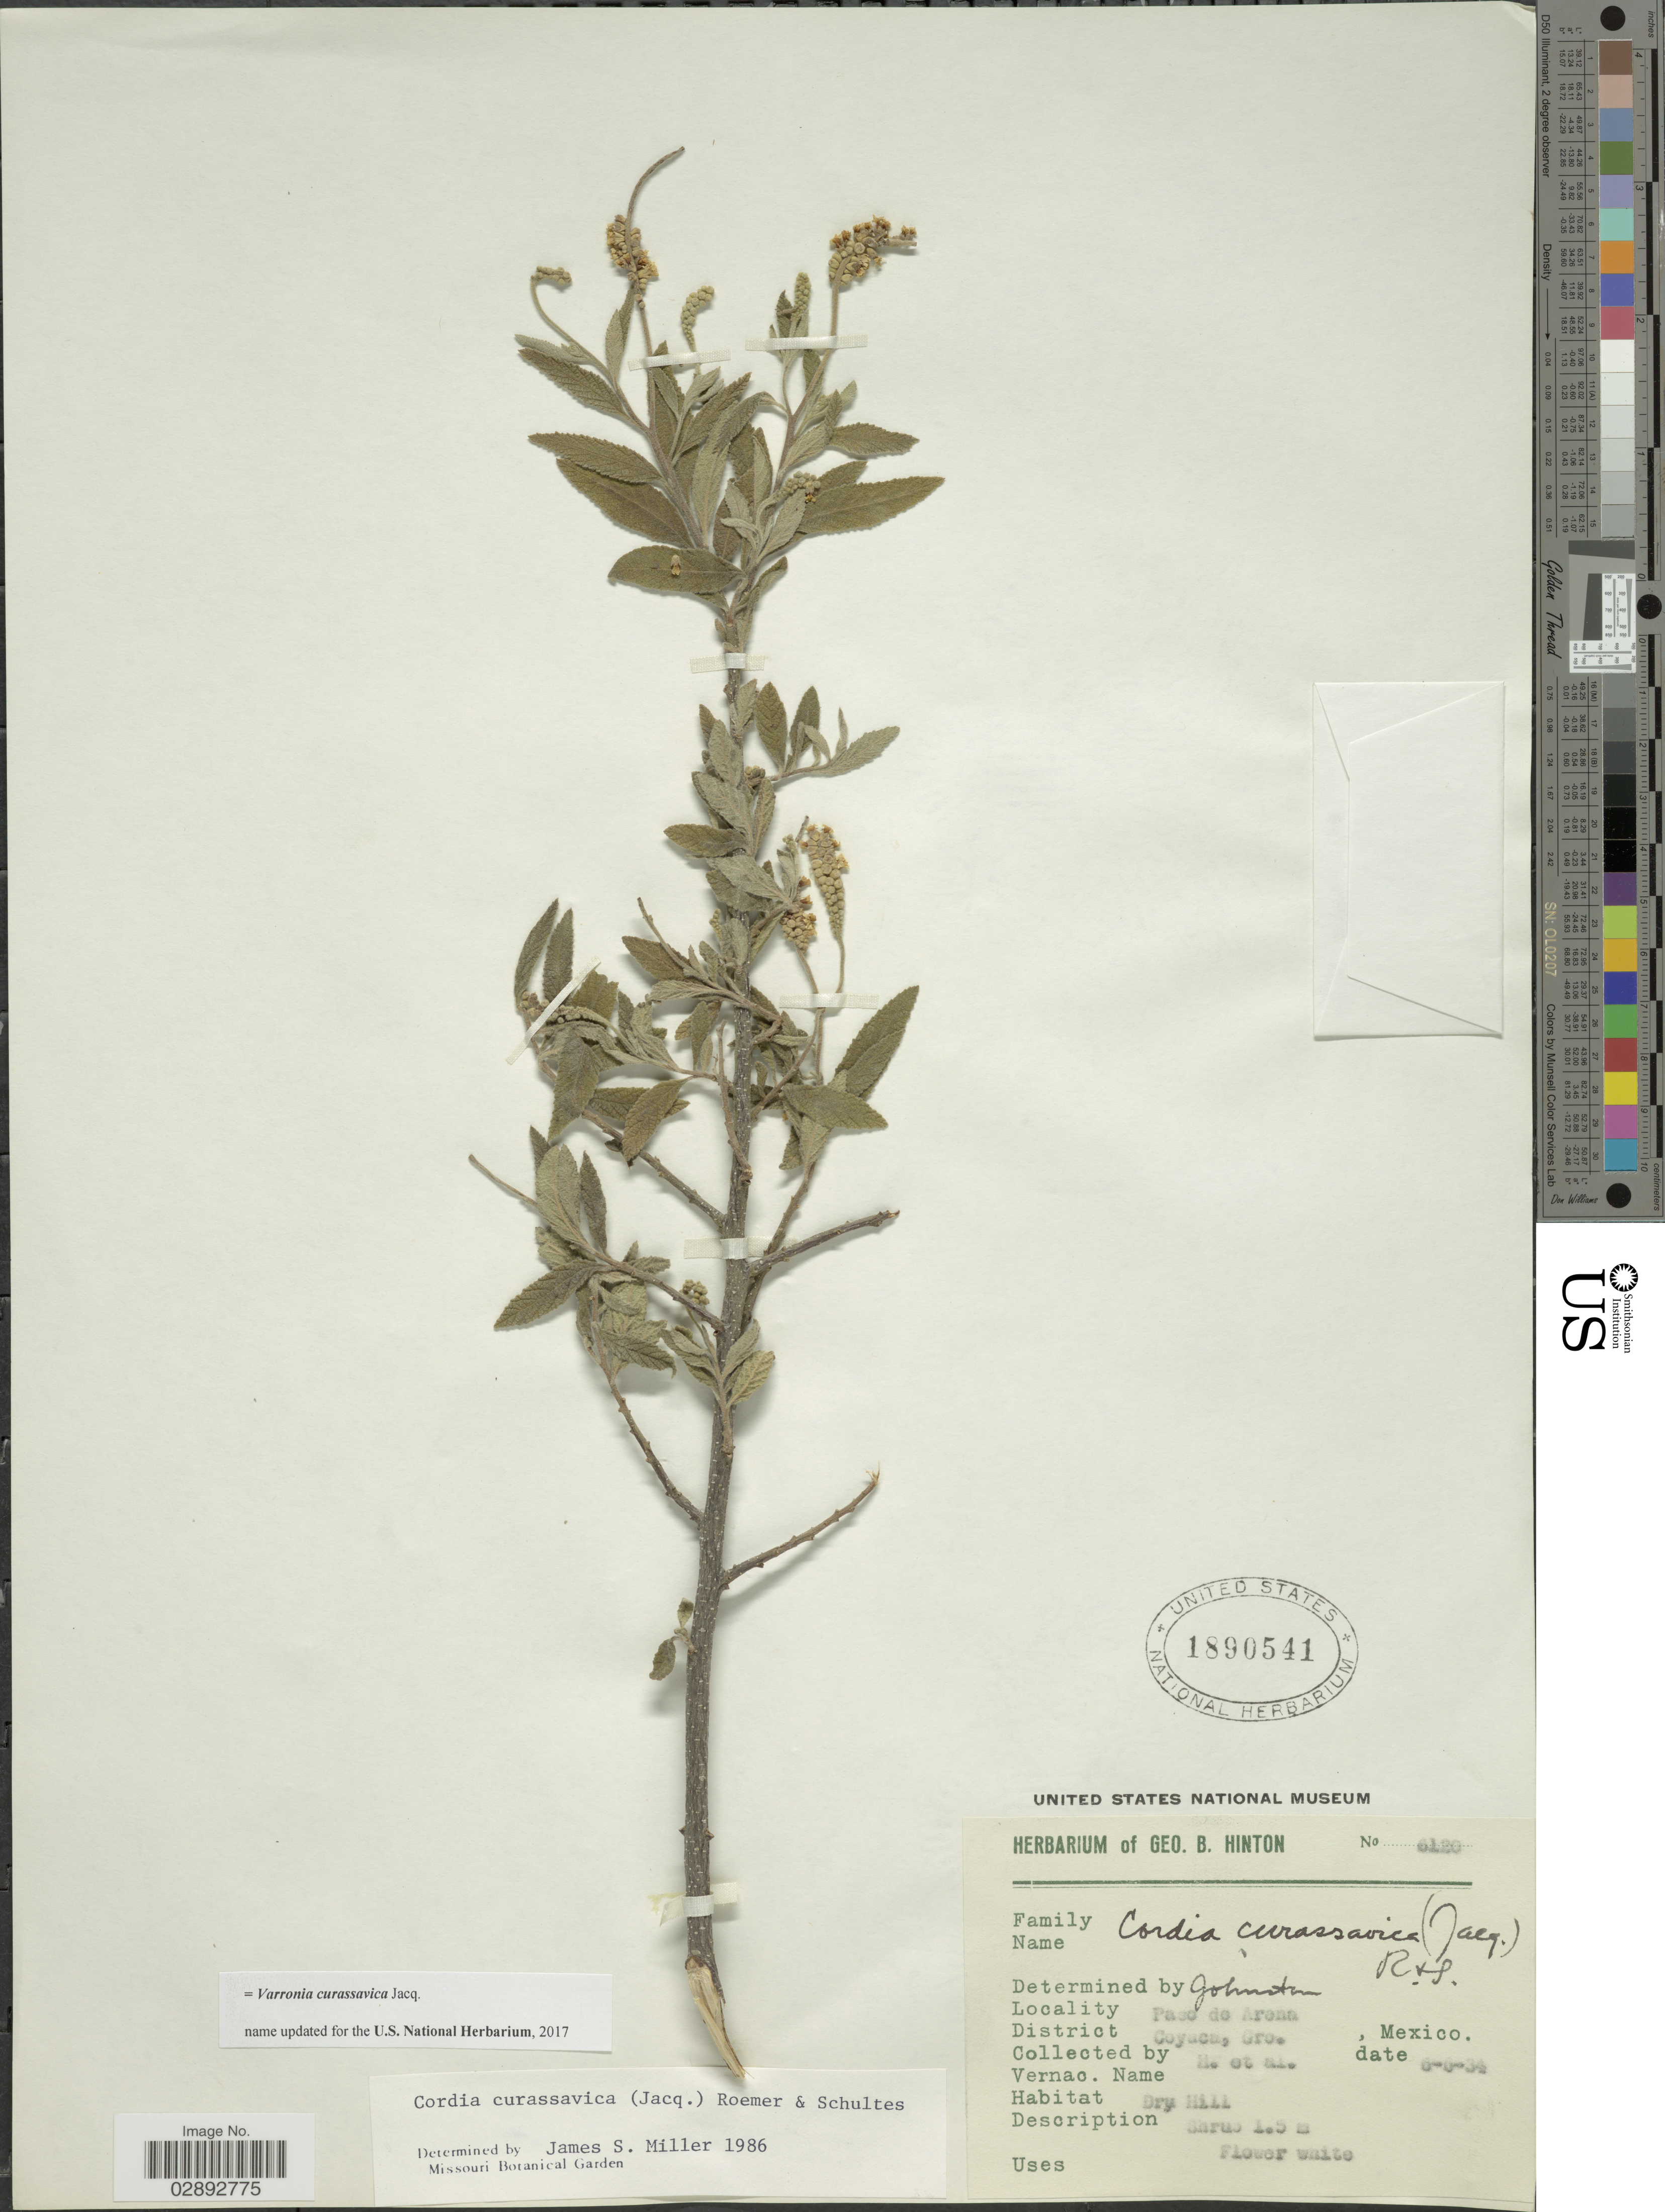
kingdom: Plantae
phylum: Tracheophyta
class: Magnoliopsida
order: Boraginales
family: Cordiaceae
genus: Varronia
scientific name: Varronia curassavica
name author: Jacq.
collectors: G. B. Hinton & et al.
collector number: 6120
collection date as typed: Transcribed d/m/y: 6/6/34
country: Mexico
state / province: Guerrero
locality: Paso do Arana. District Coyaca, Gro.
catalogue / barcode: US 1890541